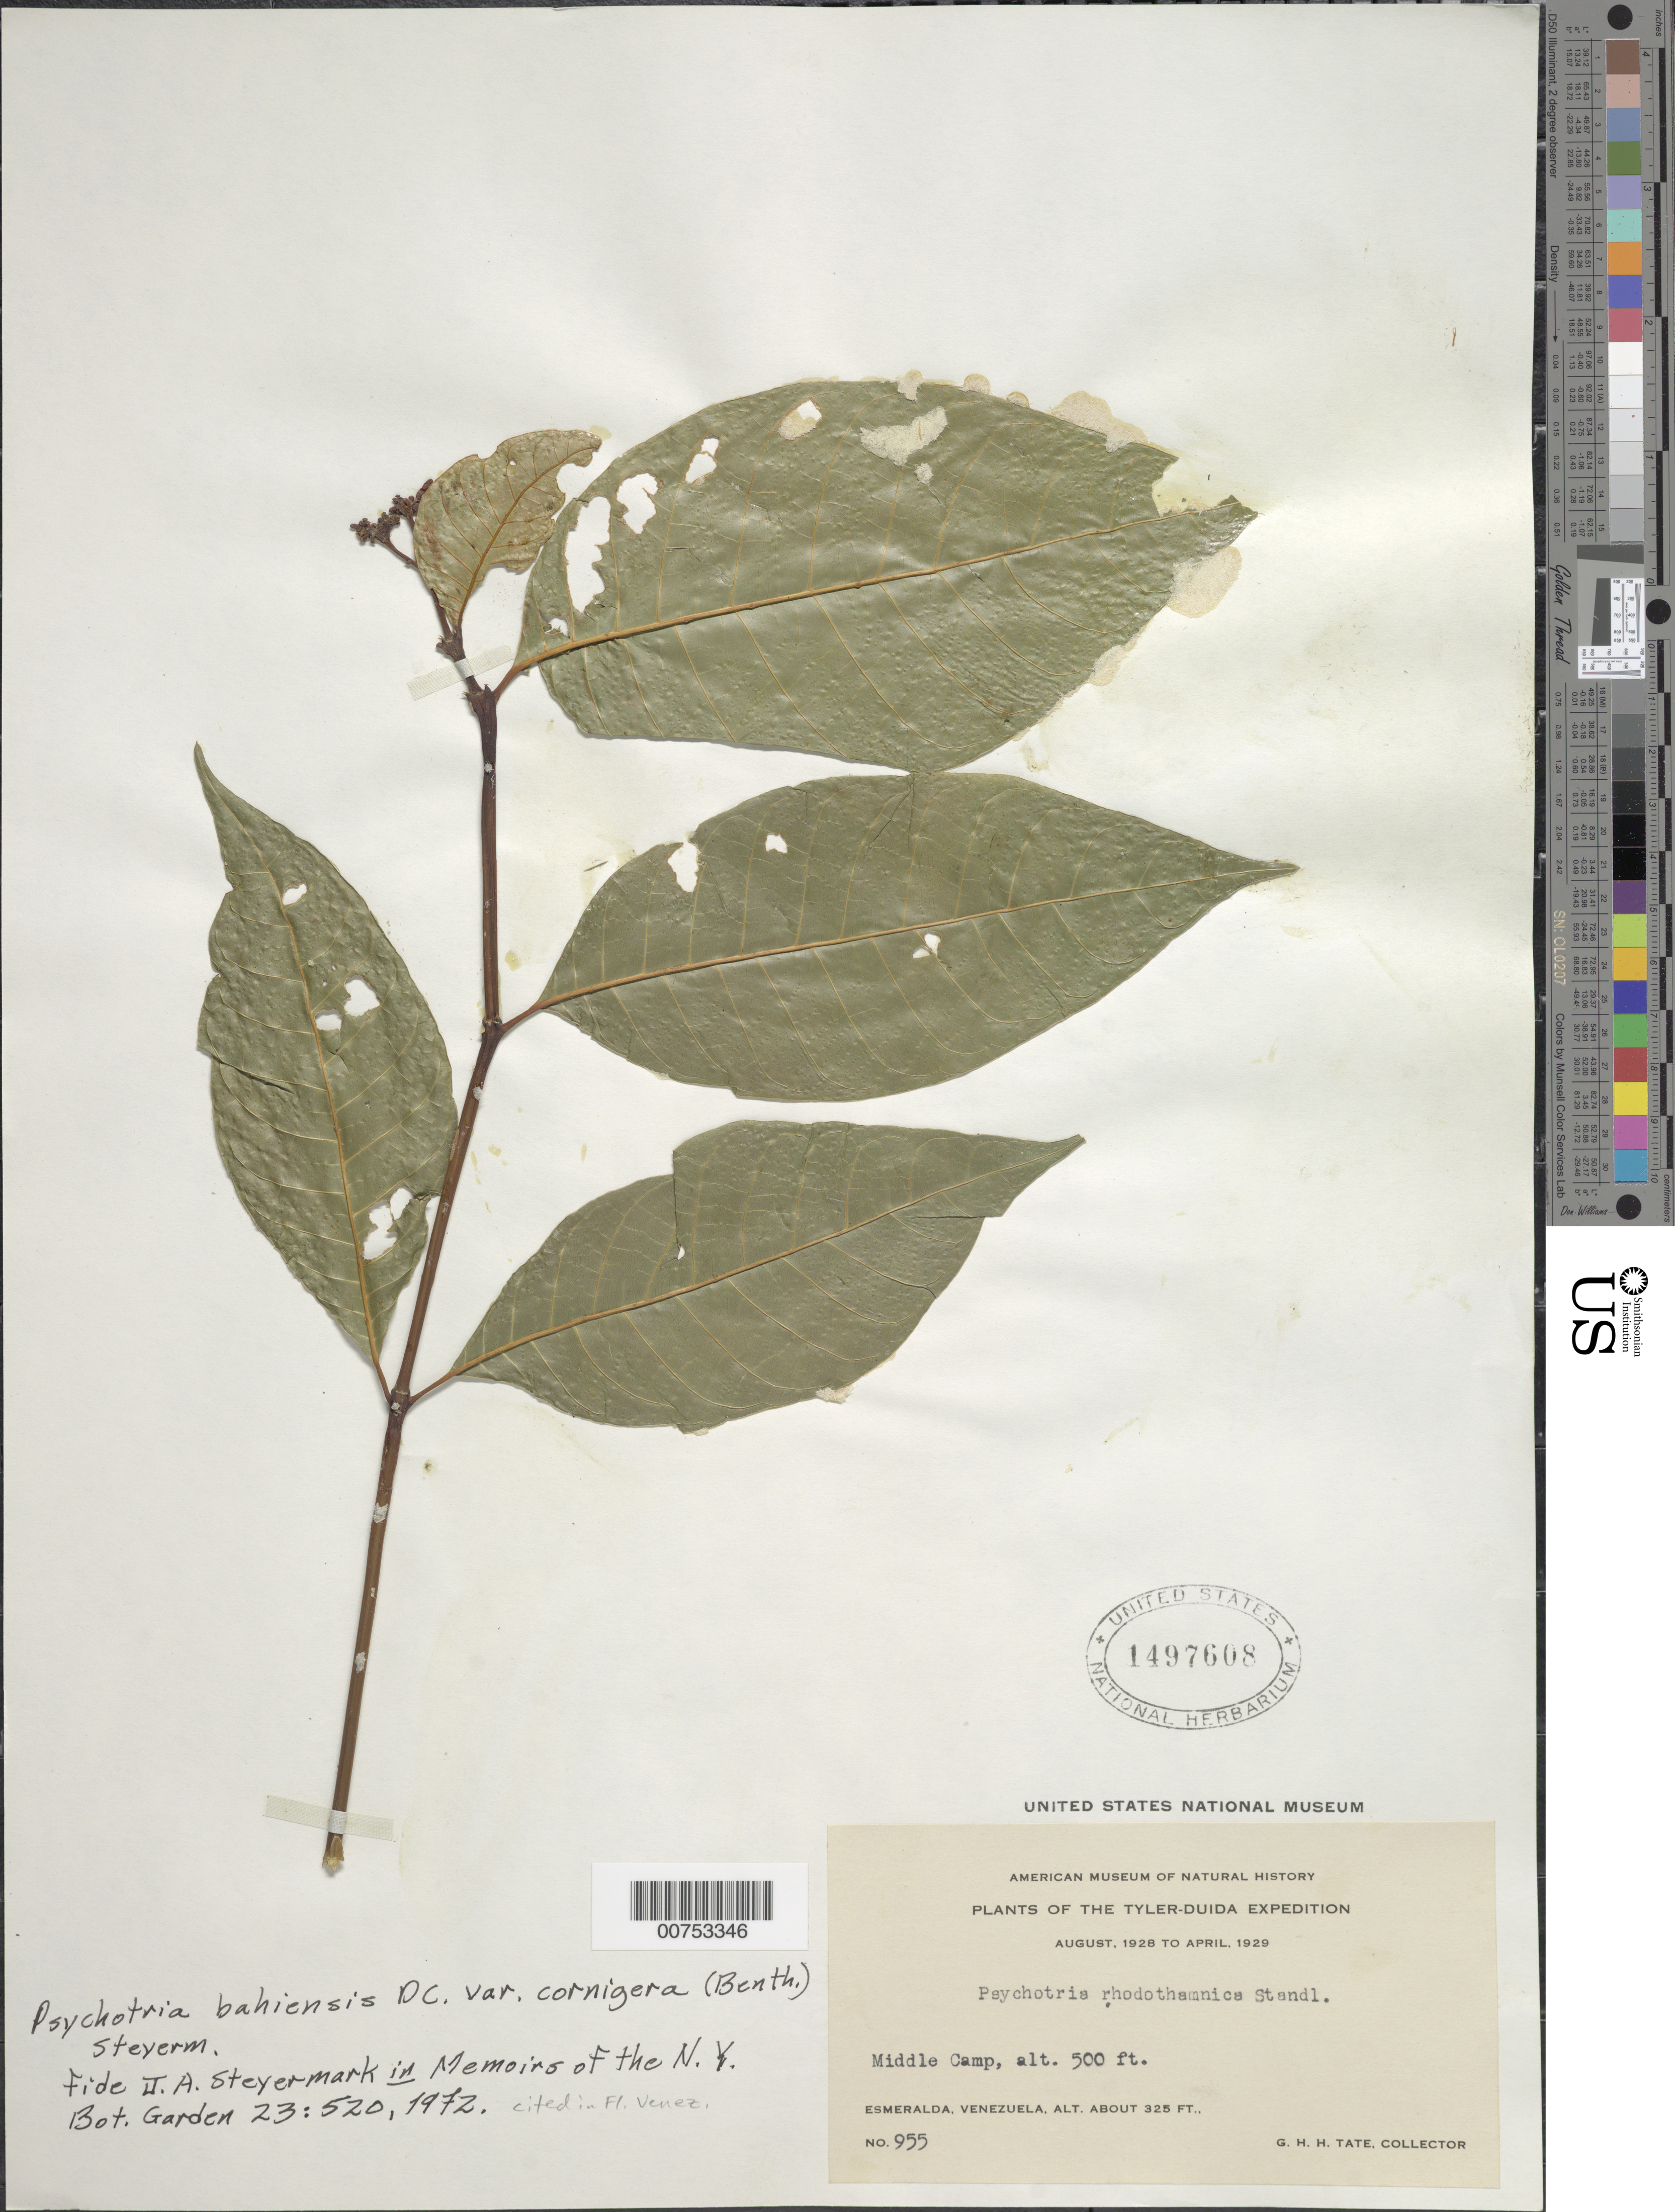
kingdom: Plantae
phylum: Tracheophyta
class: Magnoliopsida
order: Gentianales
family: Rubiaceae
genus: Psychotria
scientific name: Psychotria bahiensis var. cornigera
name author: (Benth.) Steyerm.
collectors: G. H. H.Tate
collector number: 955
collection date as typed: Aug-28 to Apr-29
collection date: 1928-08/1929-04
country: Venezuela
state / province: Amazonas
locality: Esmeralda, Middle Camp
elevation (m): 152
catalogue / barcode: US 1497608